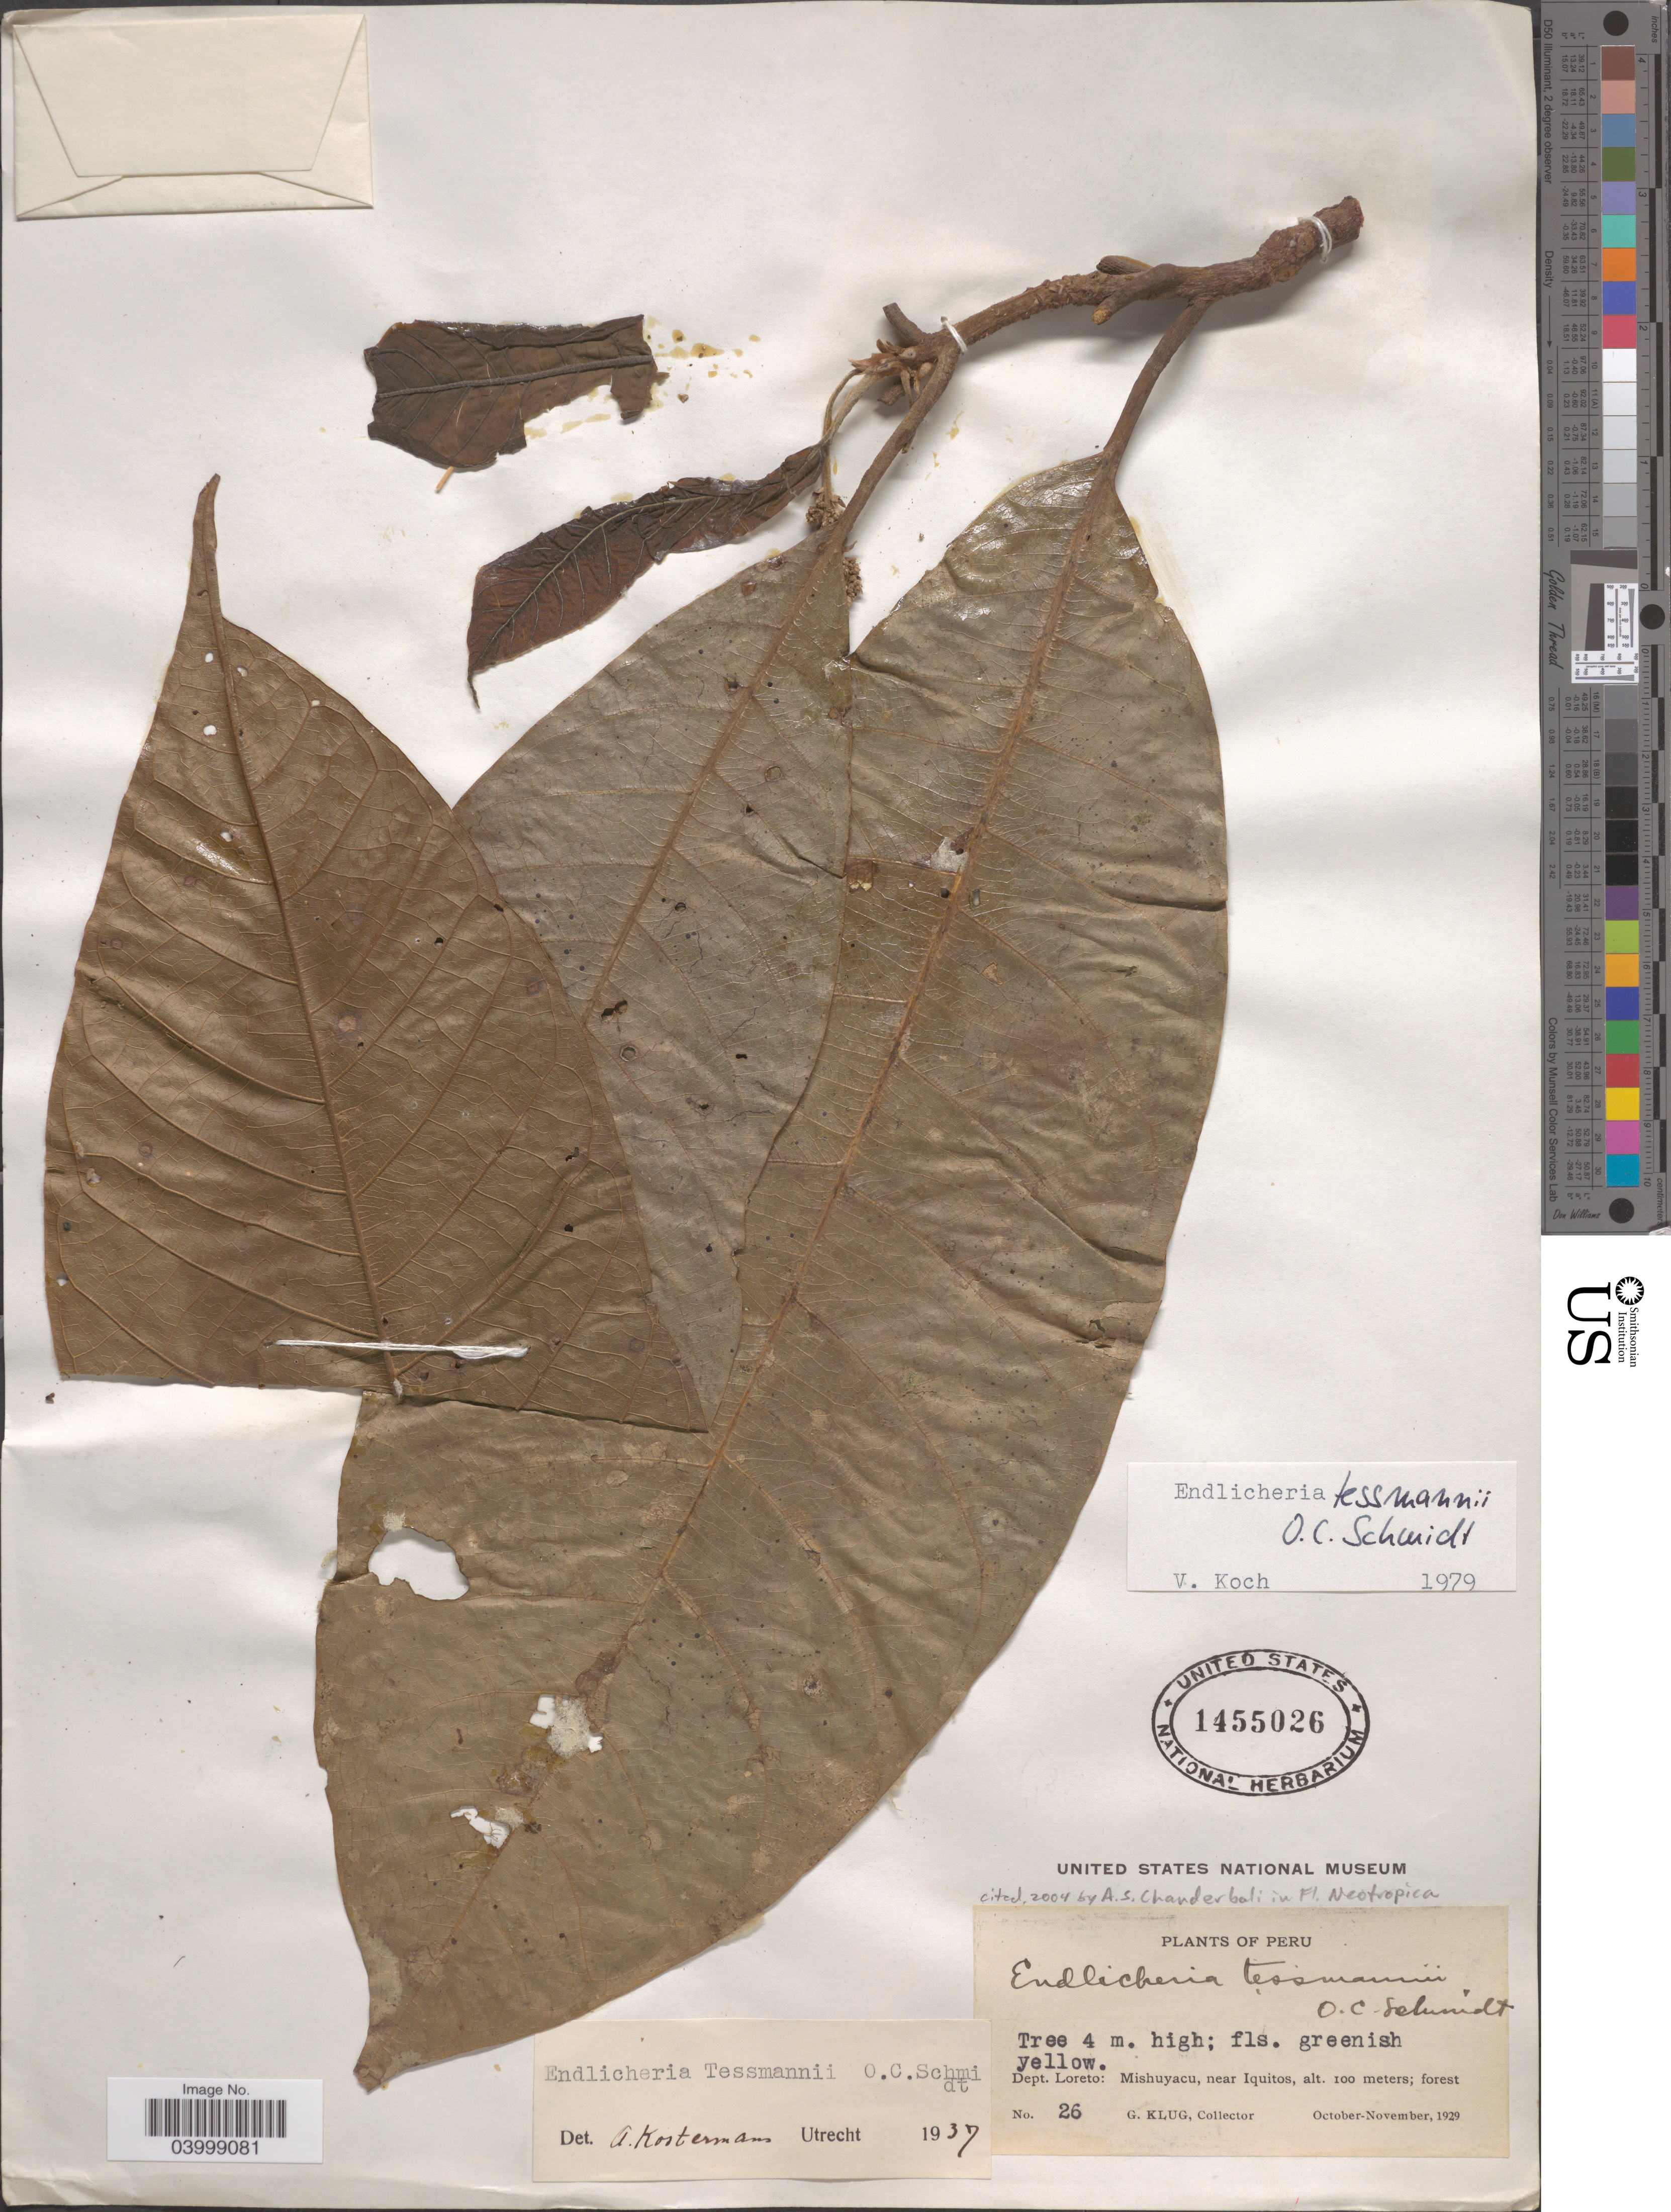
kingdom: Plantae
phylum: Tracheophyta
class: Magnoliopsida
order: Laurales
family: Lauraceae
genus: Endlicheria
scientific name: Endlicheria tessmannii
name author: O.C. Schmidt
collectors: G. Klug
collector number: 26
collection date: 1929-10/1929-11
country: Peru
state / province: Loreto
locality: Dept. Loreto: Mishuyacu, near Iquitos.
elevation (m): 100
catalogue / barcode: US 1455026